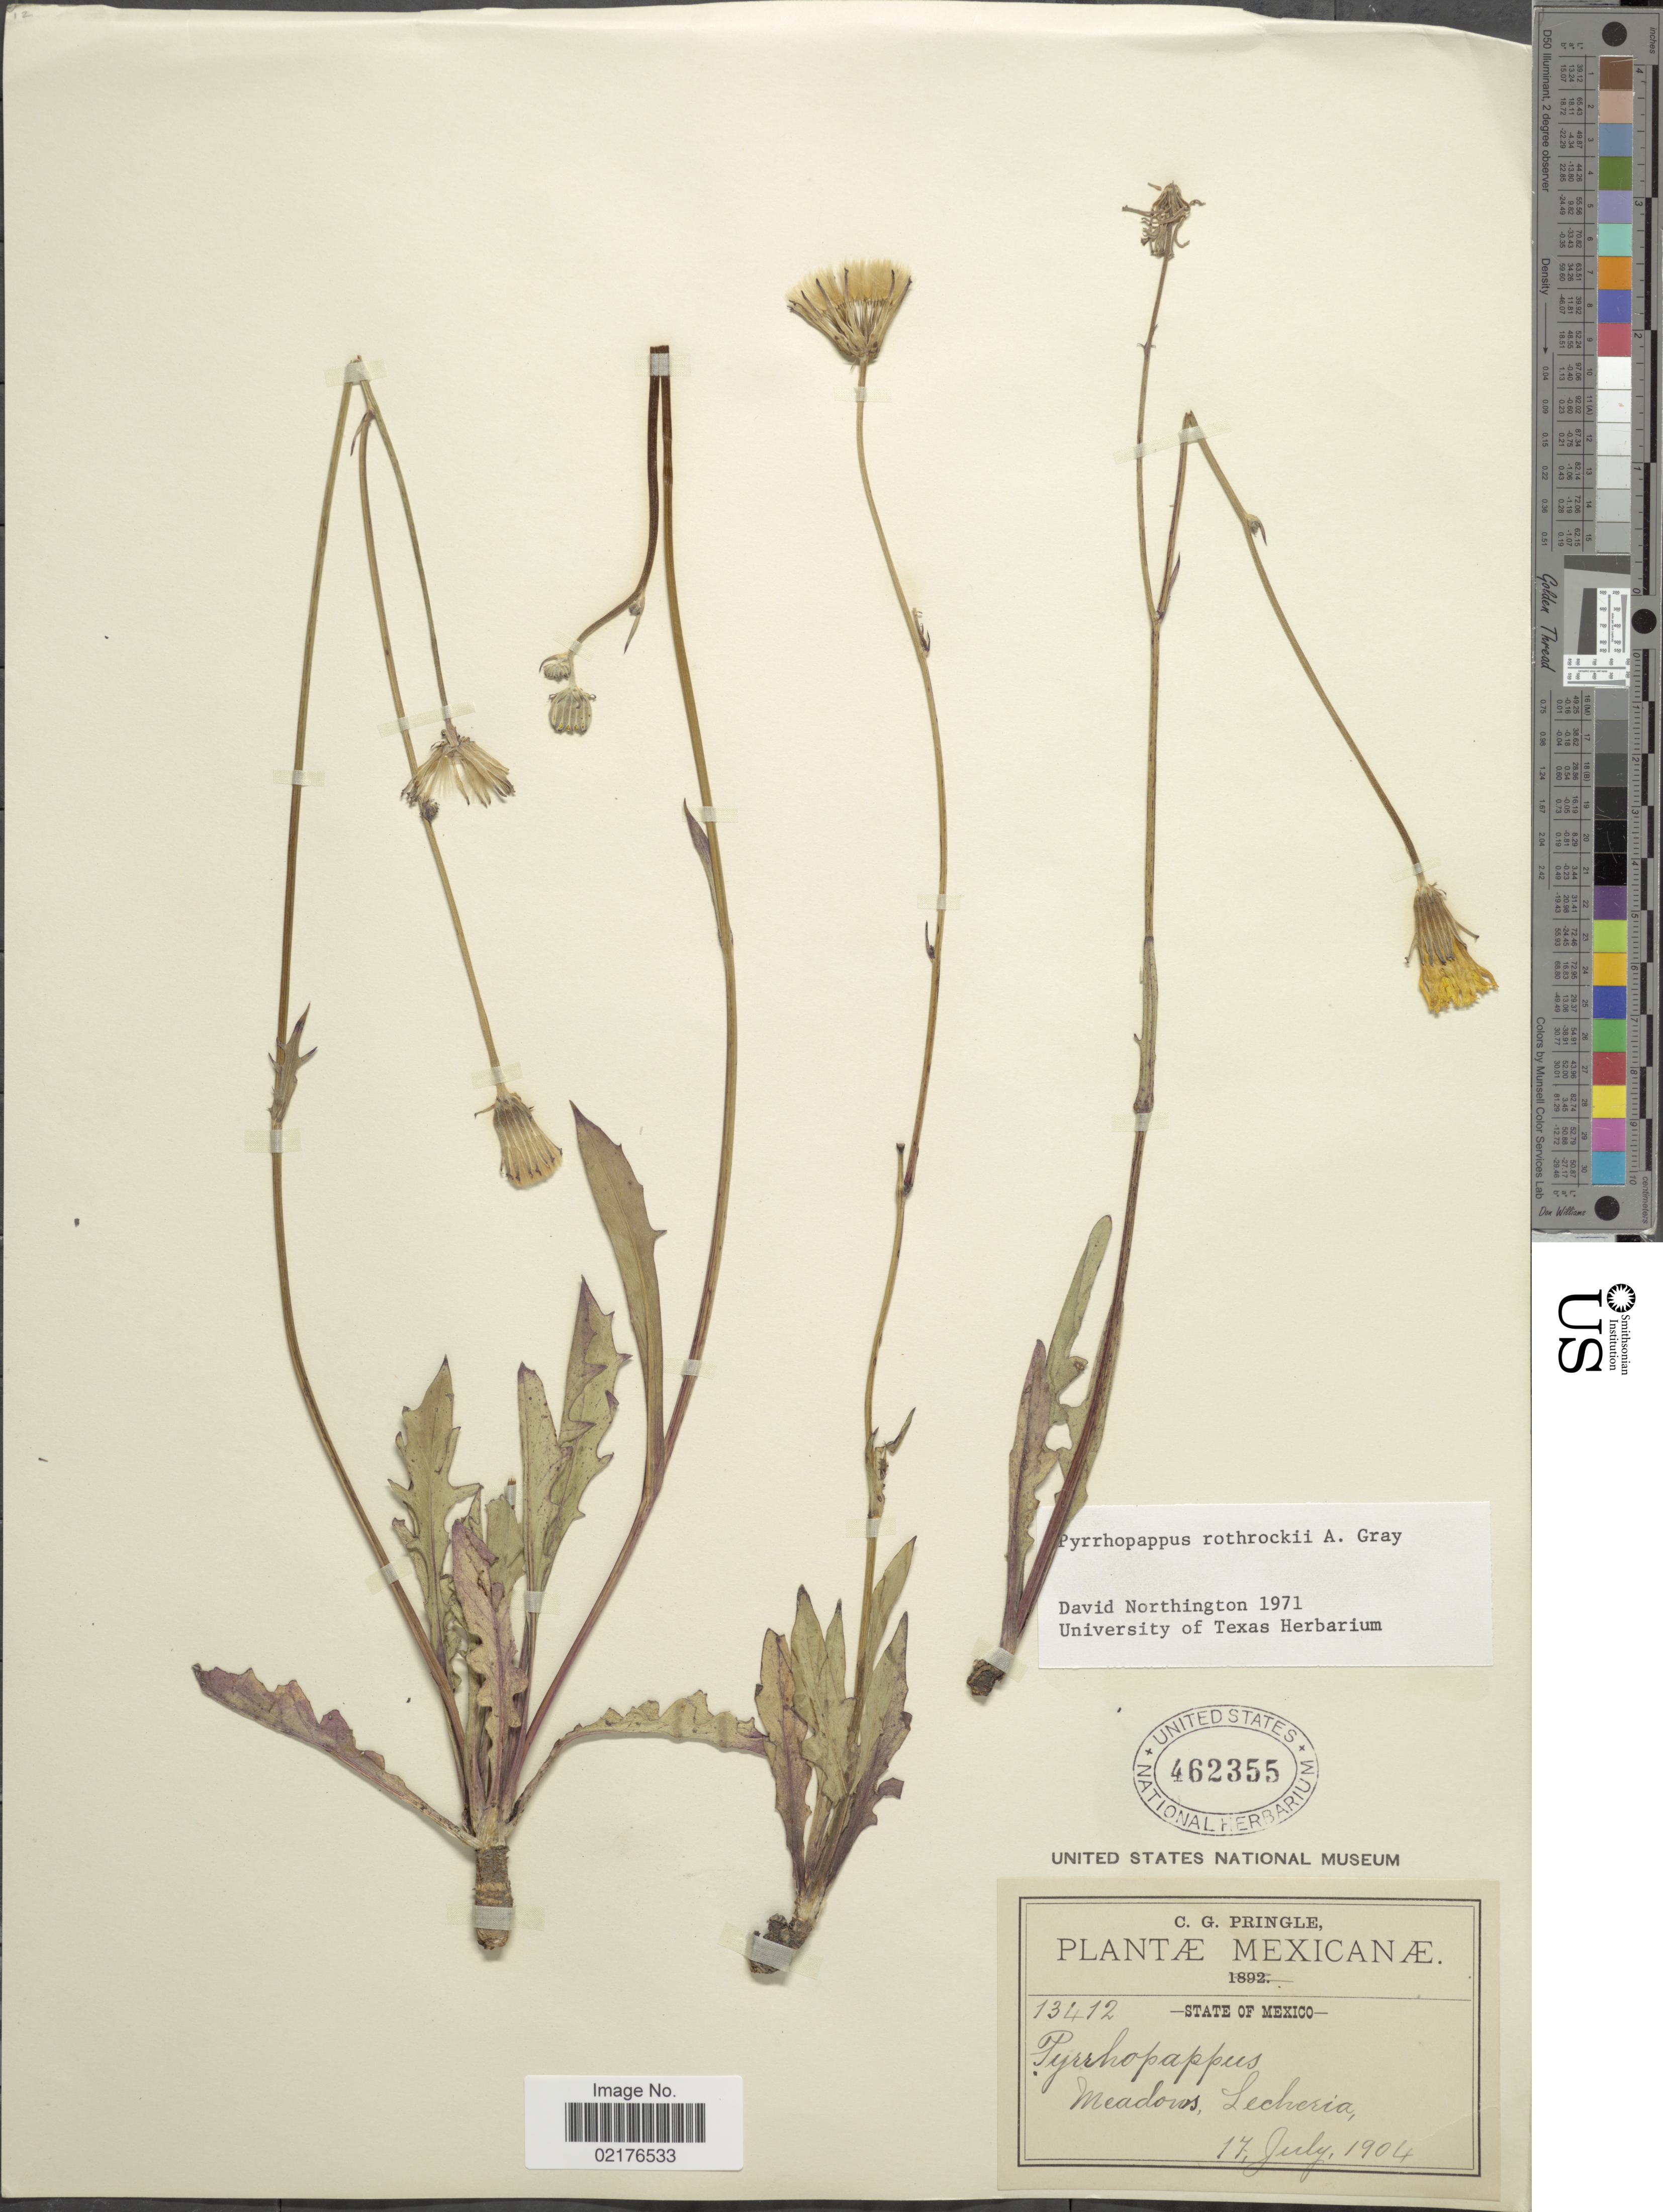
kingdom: Plantae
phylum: Tracheophyta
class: Magnoliopsida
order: Asterales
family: Asteraceae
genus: Pyrrhopappus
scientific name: Pyrrhopappus rothrockii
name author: A. Gray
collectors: C. G. Pringle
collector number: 13412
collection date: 1904-07-17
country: Mexico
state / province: México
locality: State of Mexico, Meadows, Lecheria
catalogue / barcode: US 462355